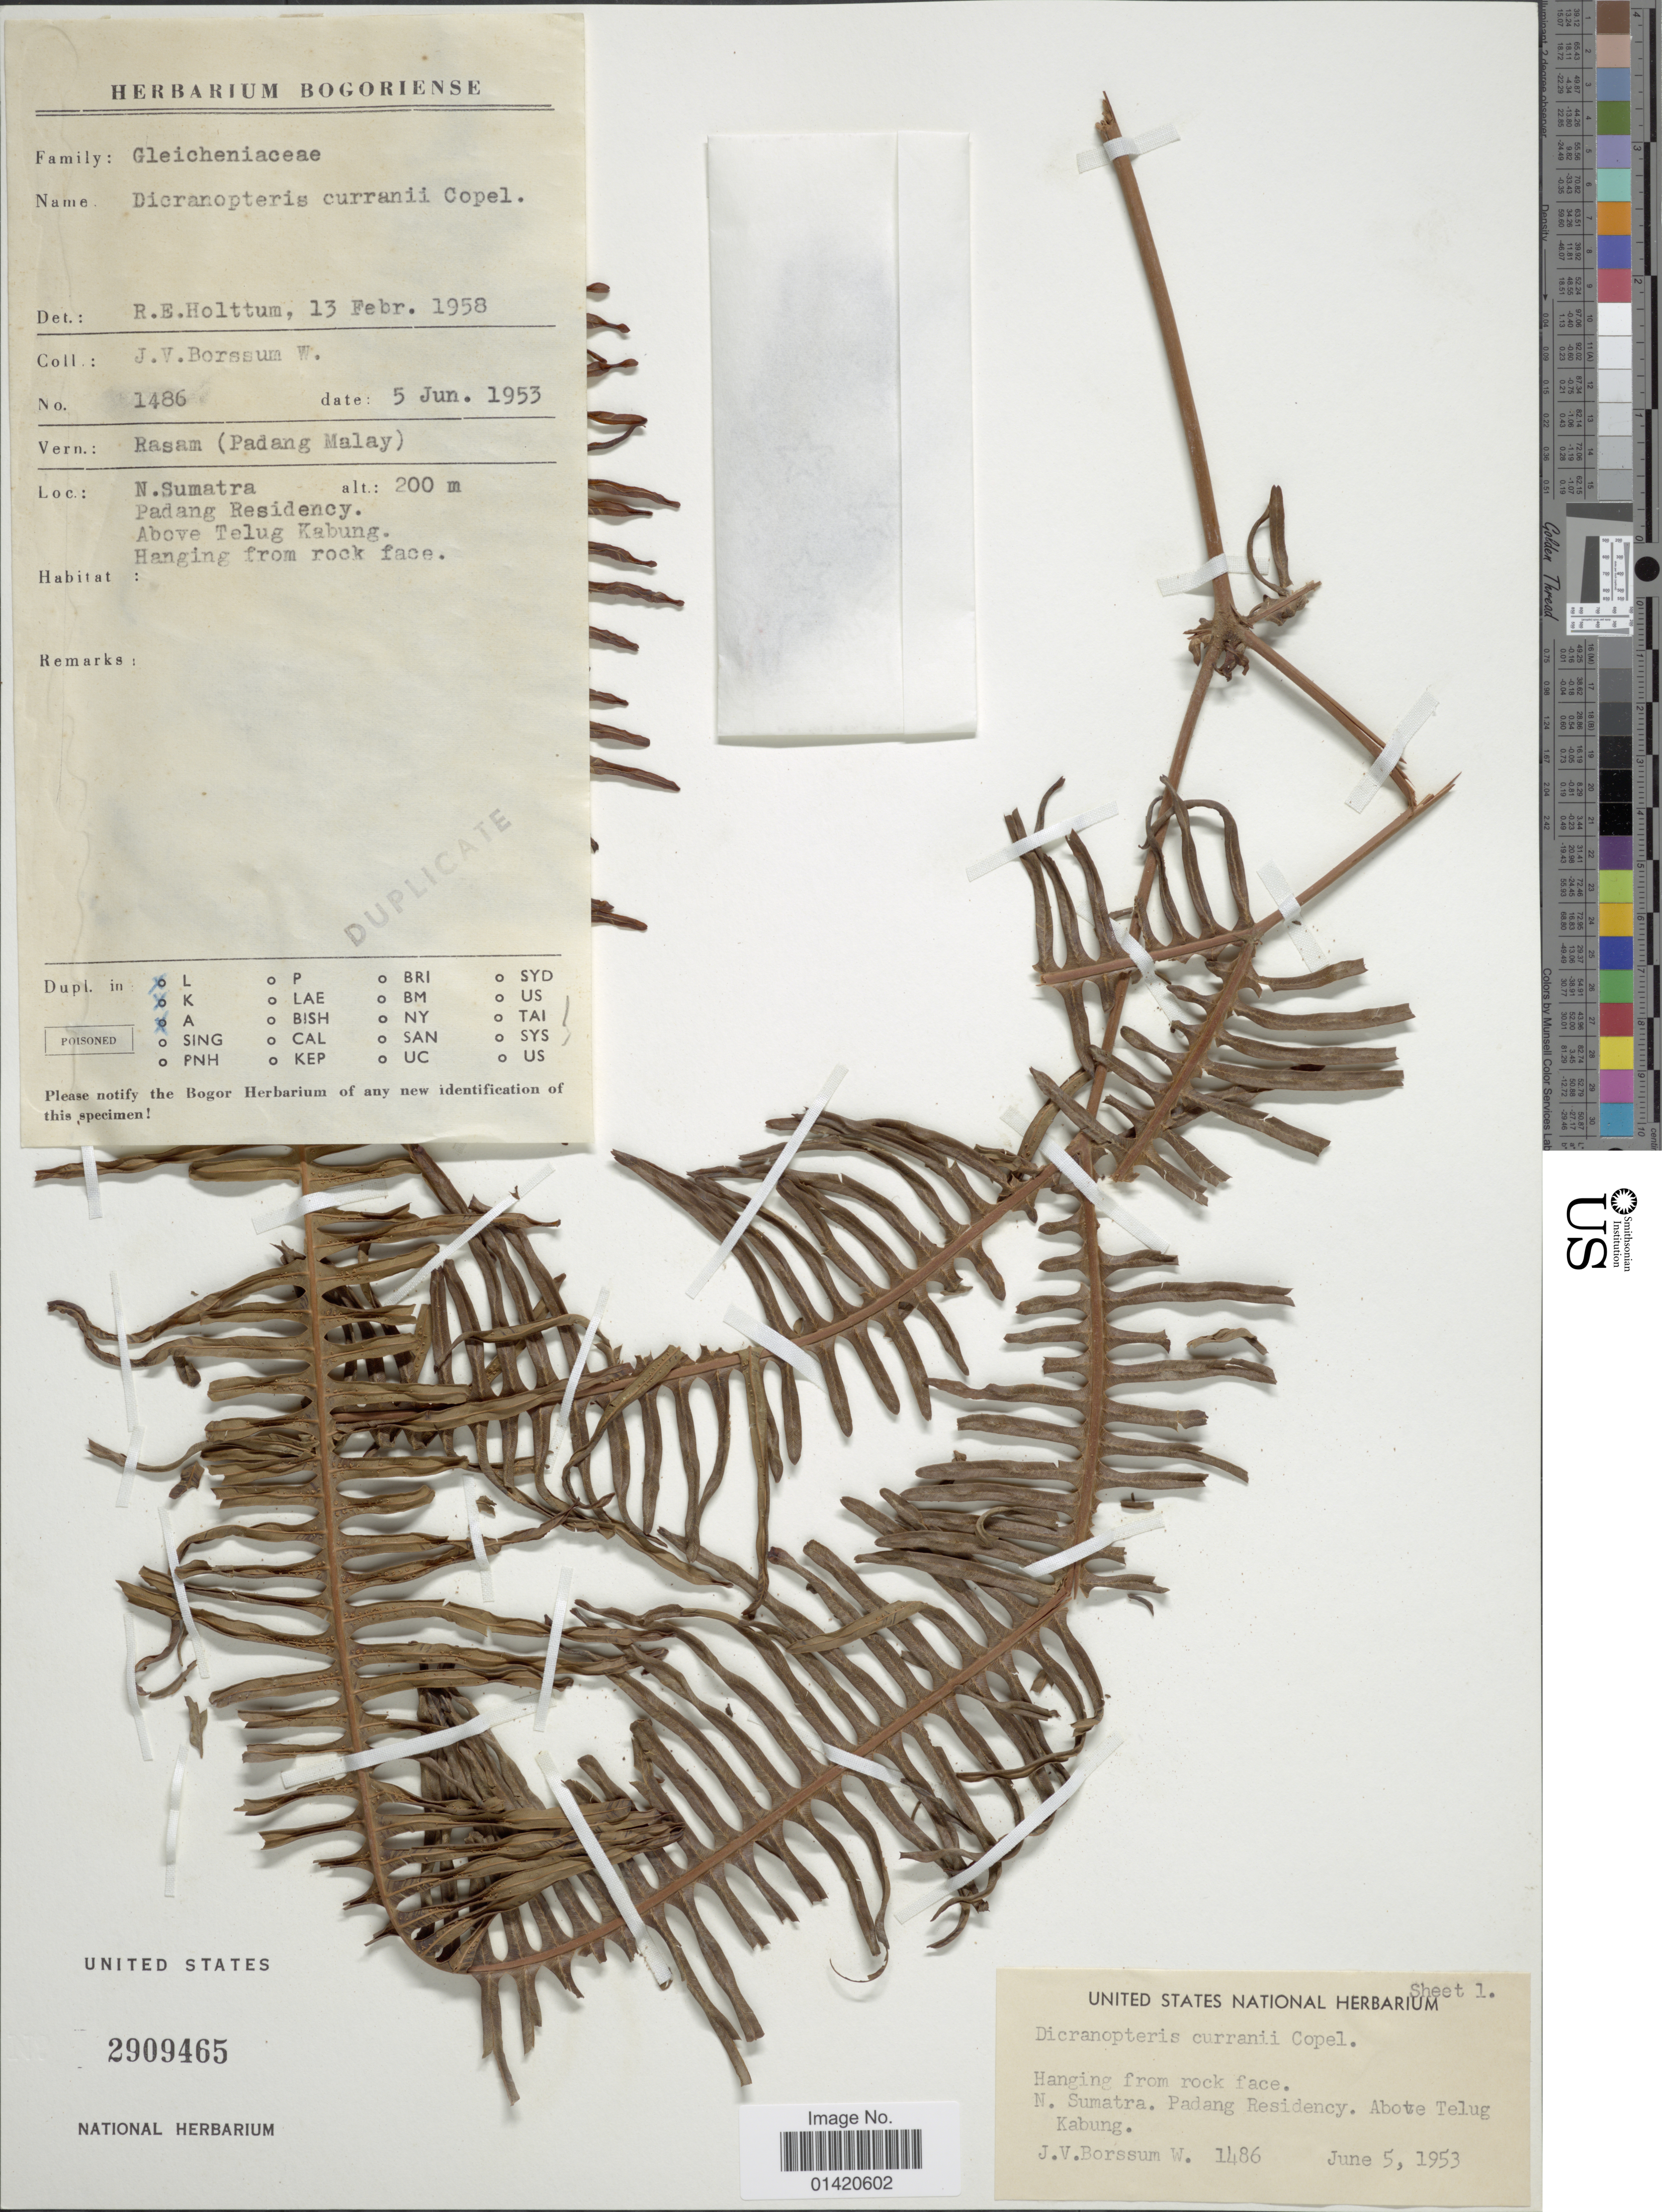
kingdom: Plantae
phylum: Tracheophyta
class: Polypodiopsida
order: Gleicheniales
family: Gleicheniaceae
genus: Dicranopteris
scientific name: Dicranopteris curranii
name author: Copel.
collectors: J. Borssum Waalkes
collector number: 1486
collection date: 1953-06-05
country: Indonesia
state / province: Sumatra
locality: N.Sumatra Padan Residency, Above Telug Kabung. hanging from rock face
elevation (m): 200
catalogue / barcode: US 2909465